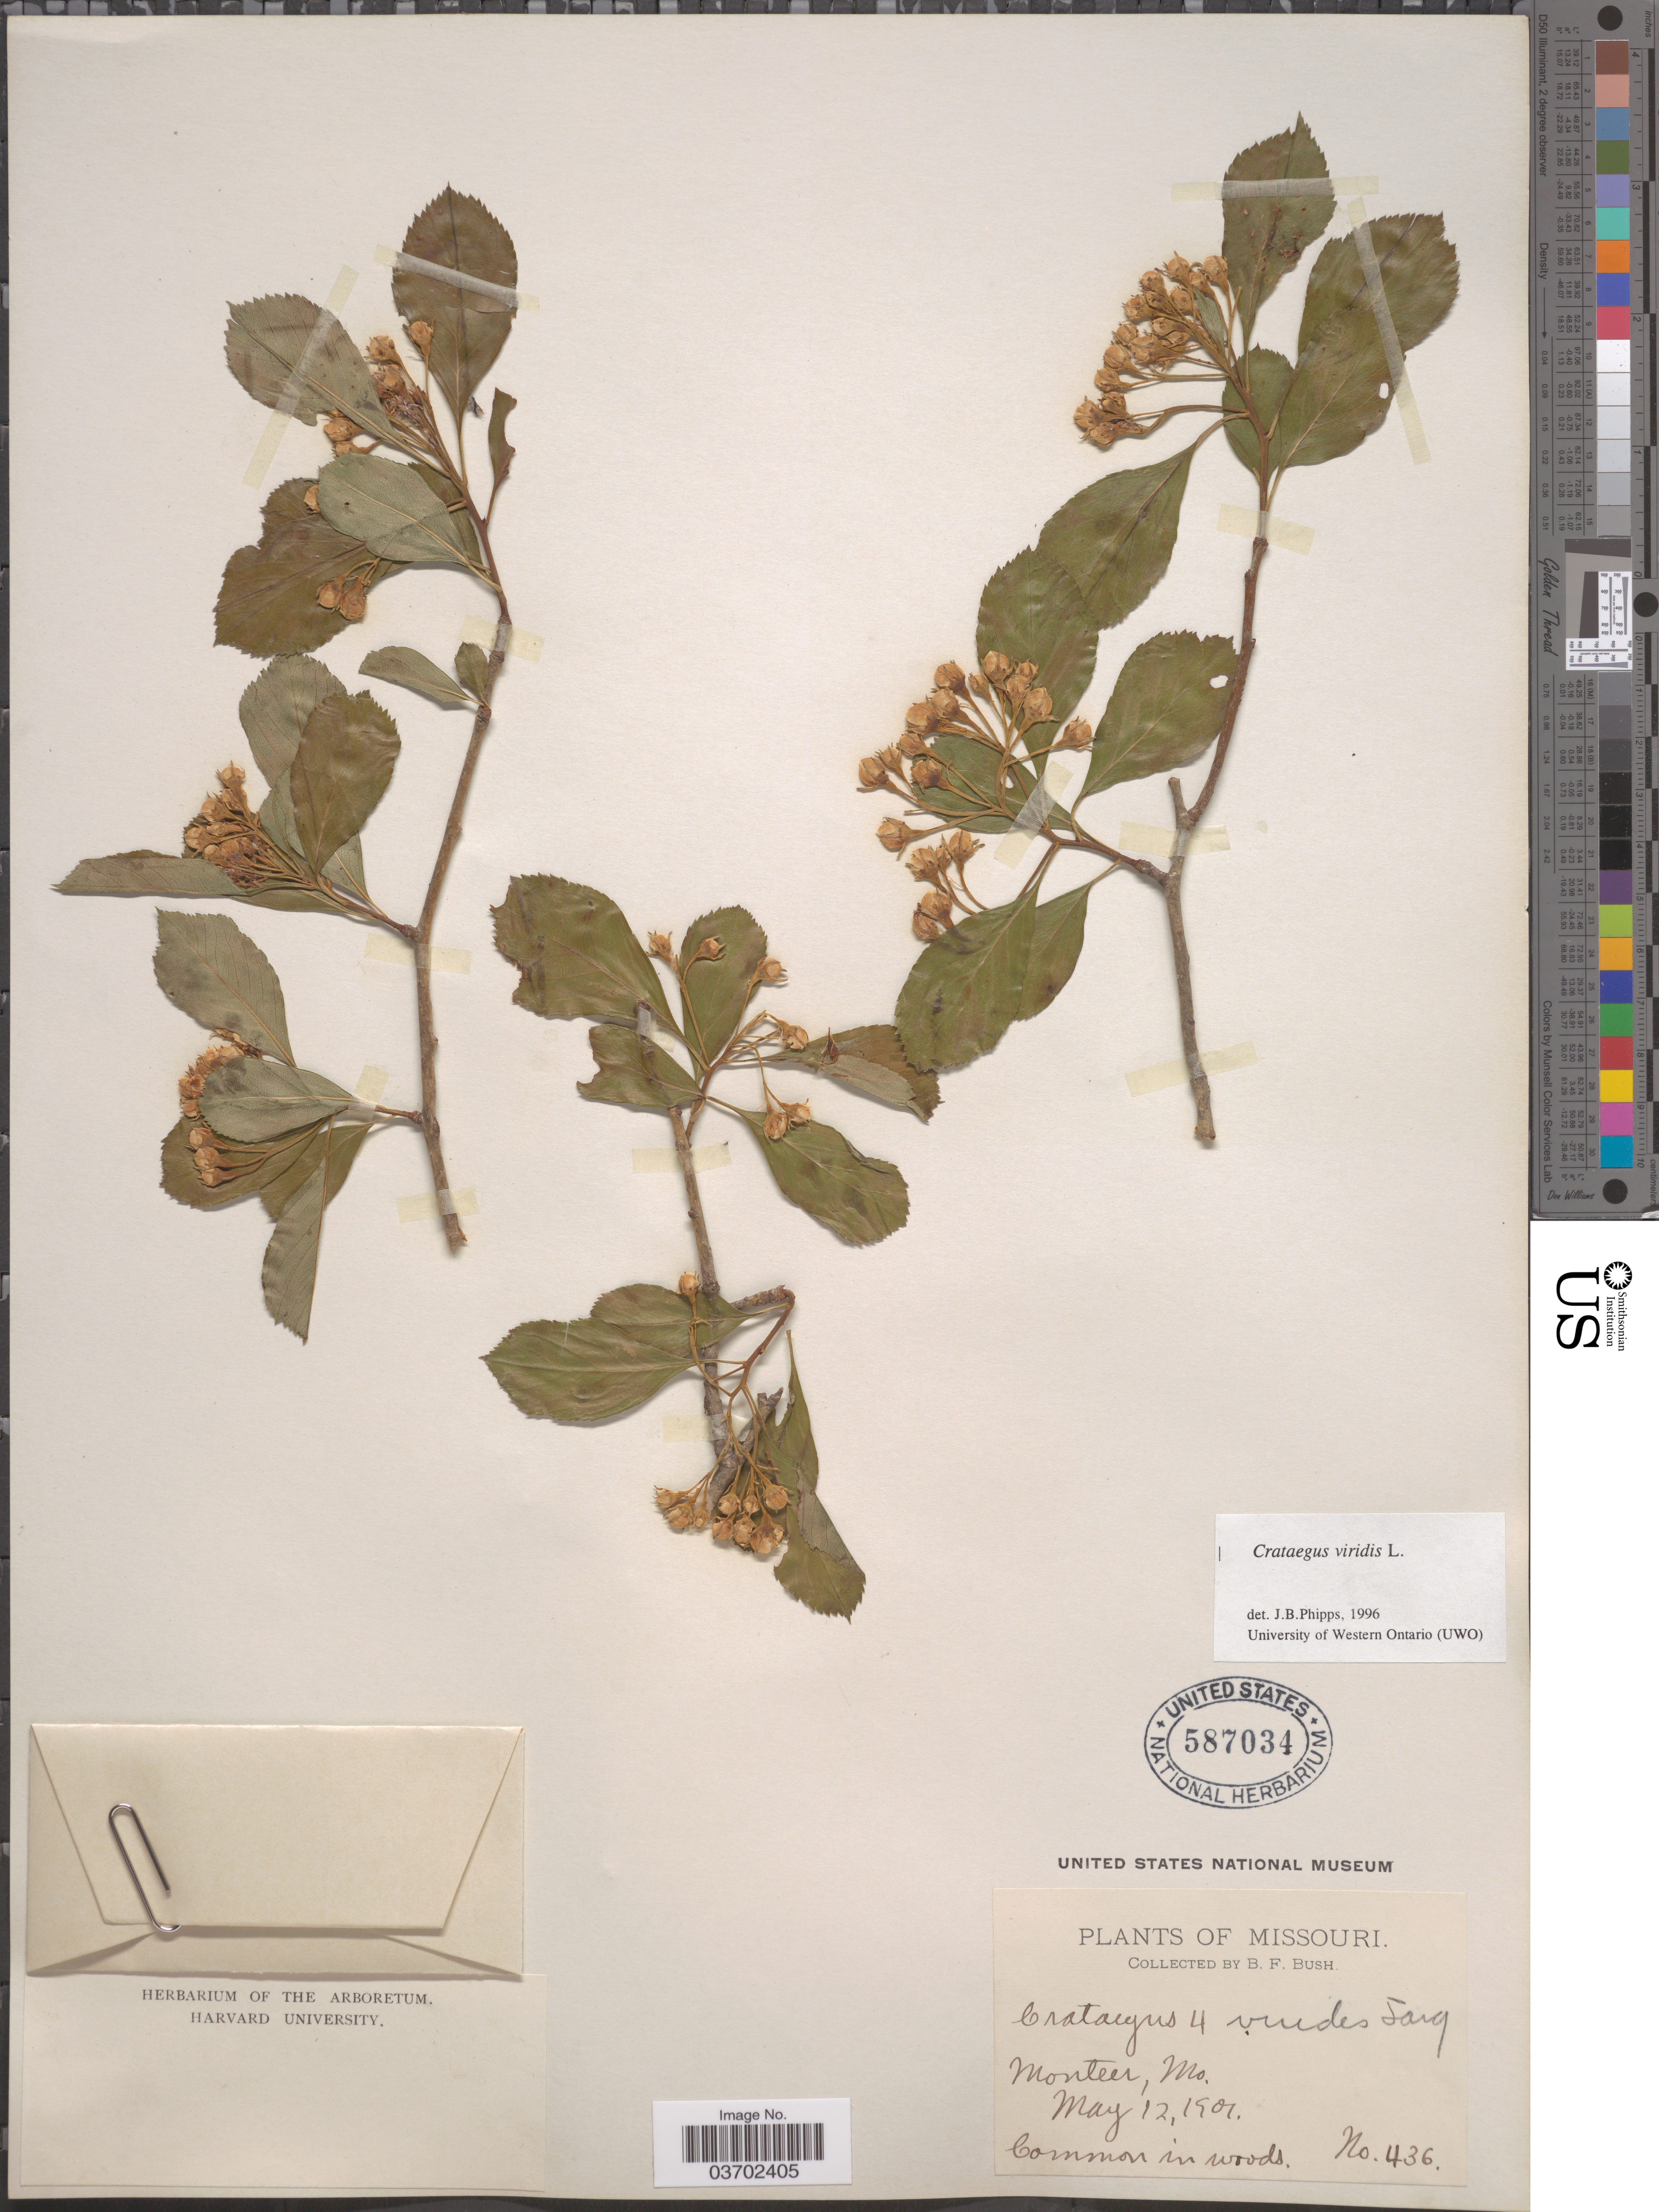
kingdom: Plantae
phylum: Tracheophyta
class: Magnoliopsida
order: Rosales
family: Rosaceae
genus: Crataegus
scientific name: Crataegus viridis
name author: L.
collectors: B. F. Bush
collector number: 436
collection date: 1901-05-12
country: United States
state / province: Missouri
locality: Monteer.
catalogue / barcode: US 587034